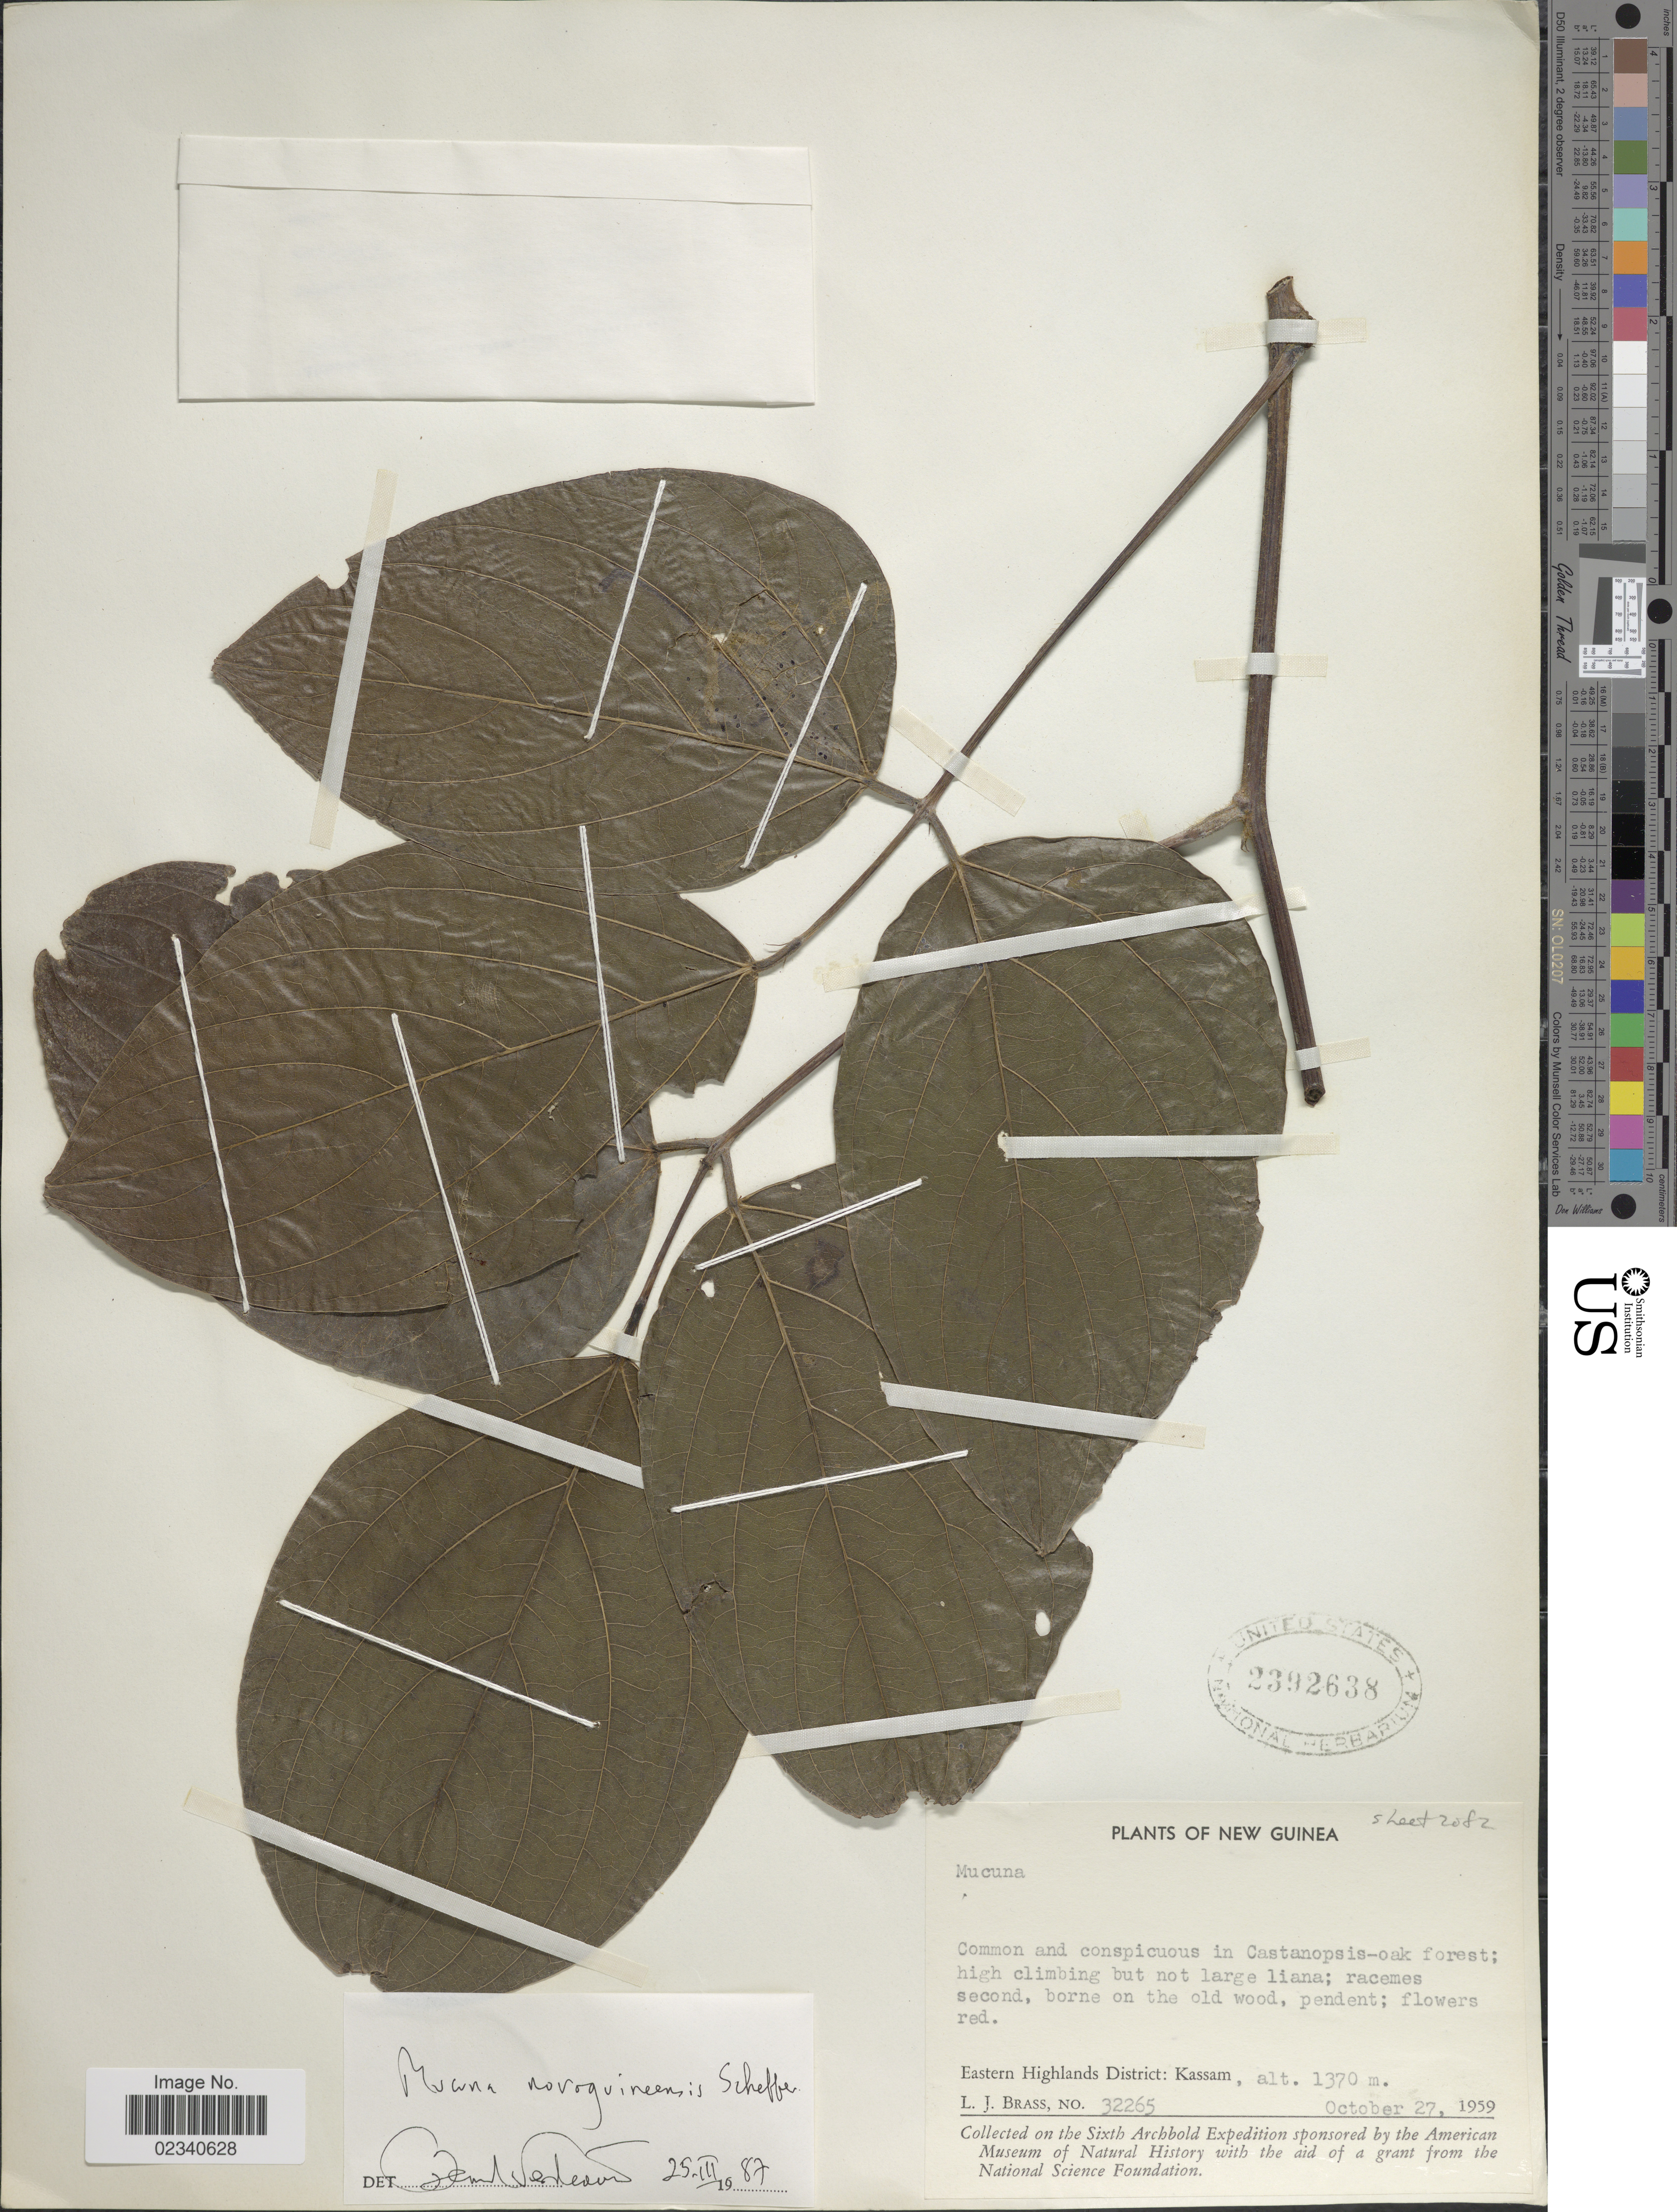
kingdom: Plantae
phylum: Tracheophyta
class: Magnoliopsida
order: Fabales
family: Fabaceae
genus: Mucuna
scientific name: Mucuna nova-guineensis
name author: Scheff.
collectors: L. J. Brass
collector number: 32265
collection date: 1959-10-27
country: Papua New Guinea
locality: New Guinea. Eastern Highlands District: Kassam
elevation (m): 1370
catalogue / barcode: US 2392638